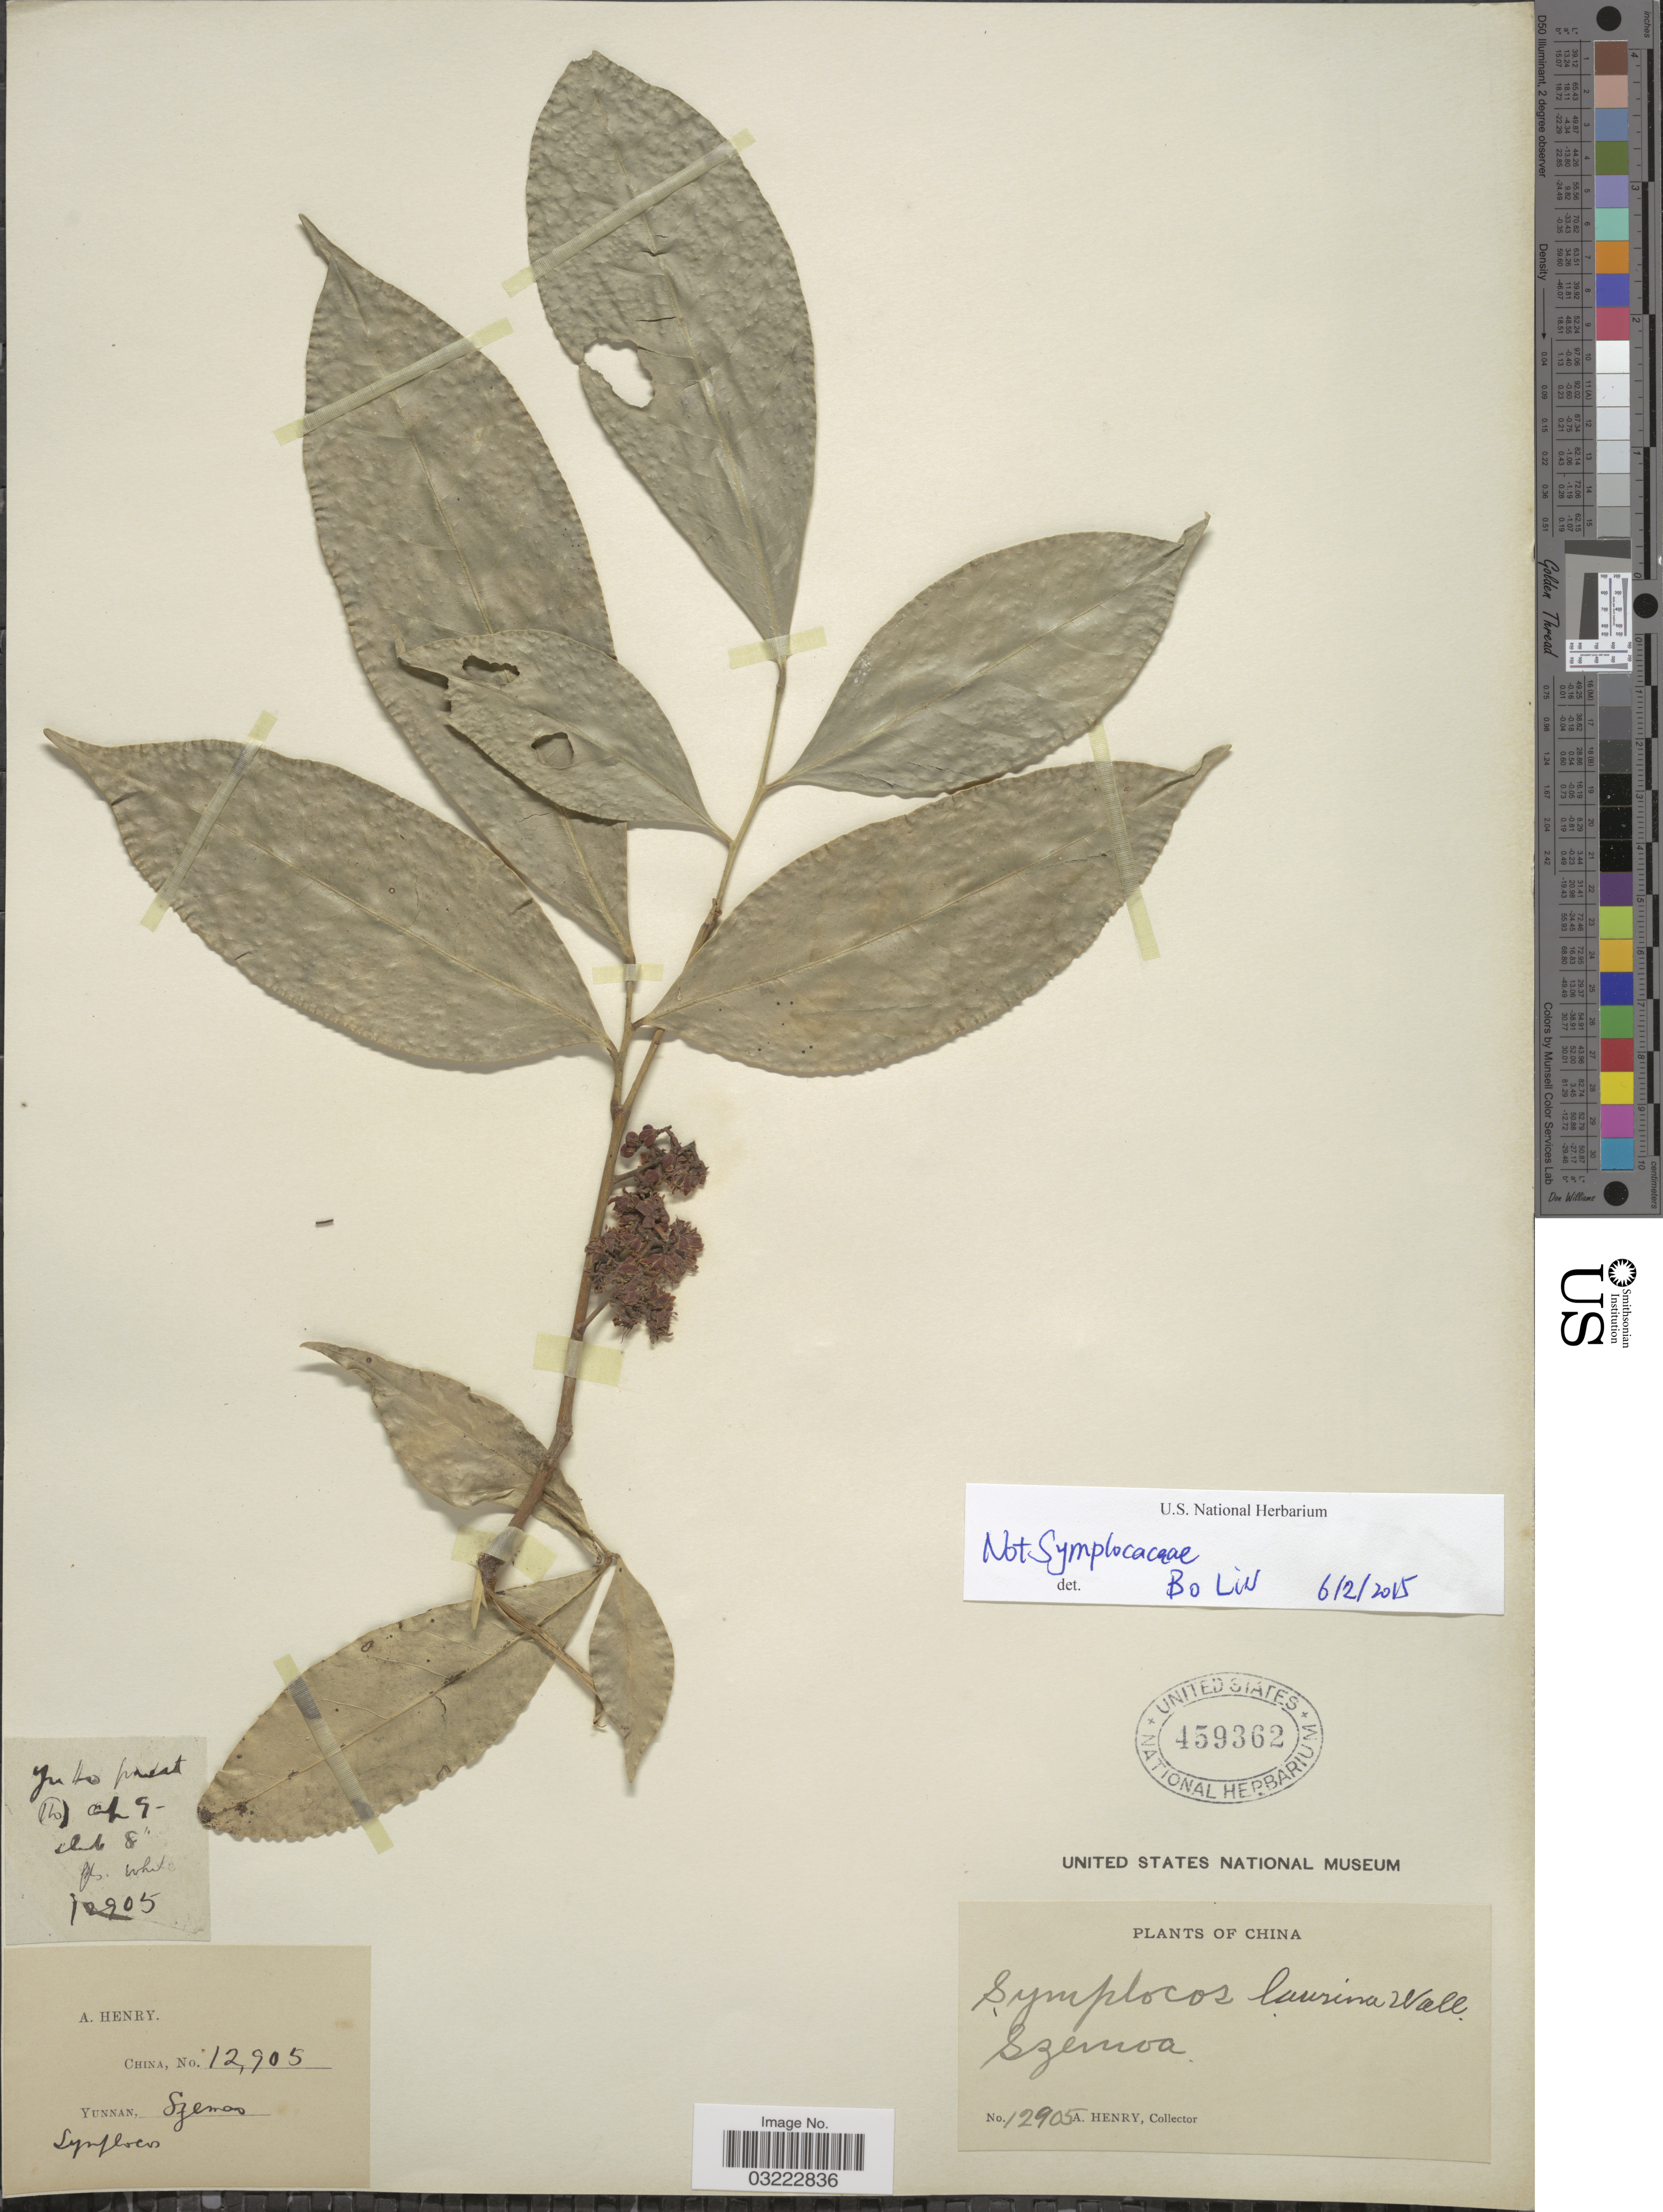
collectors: A. Henry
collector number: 12905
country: China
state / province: Yunnan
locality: Szemao.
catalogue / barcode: US 459362